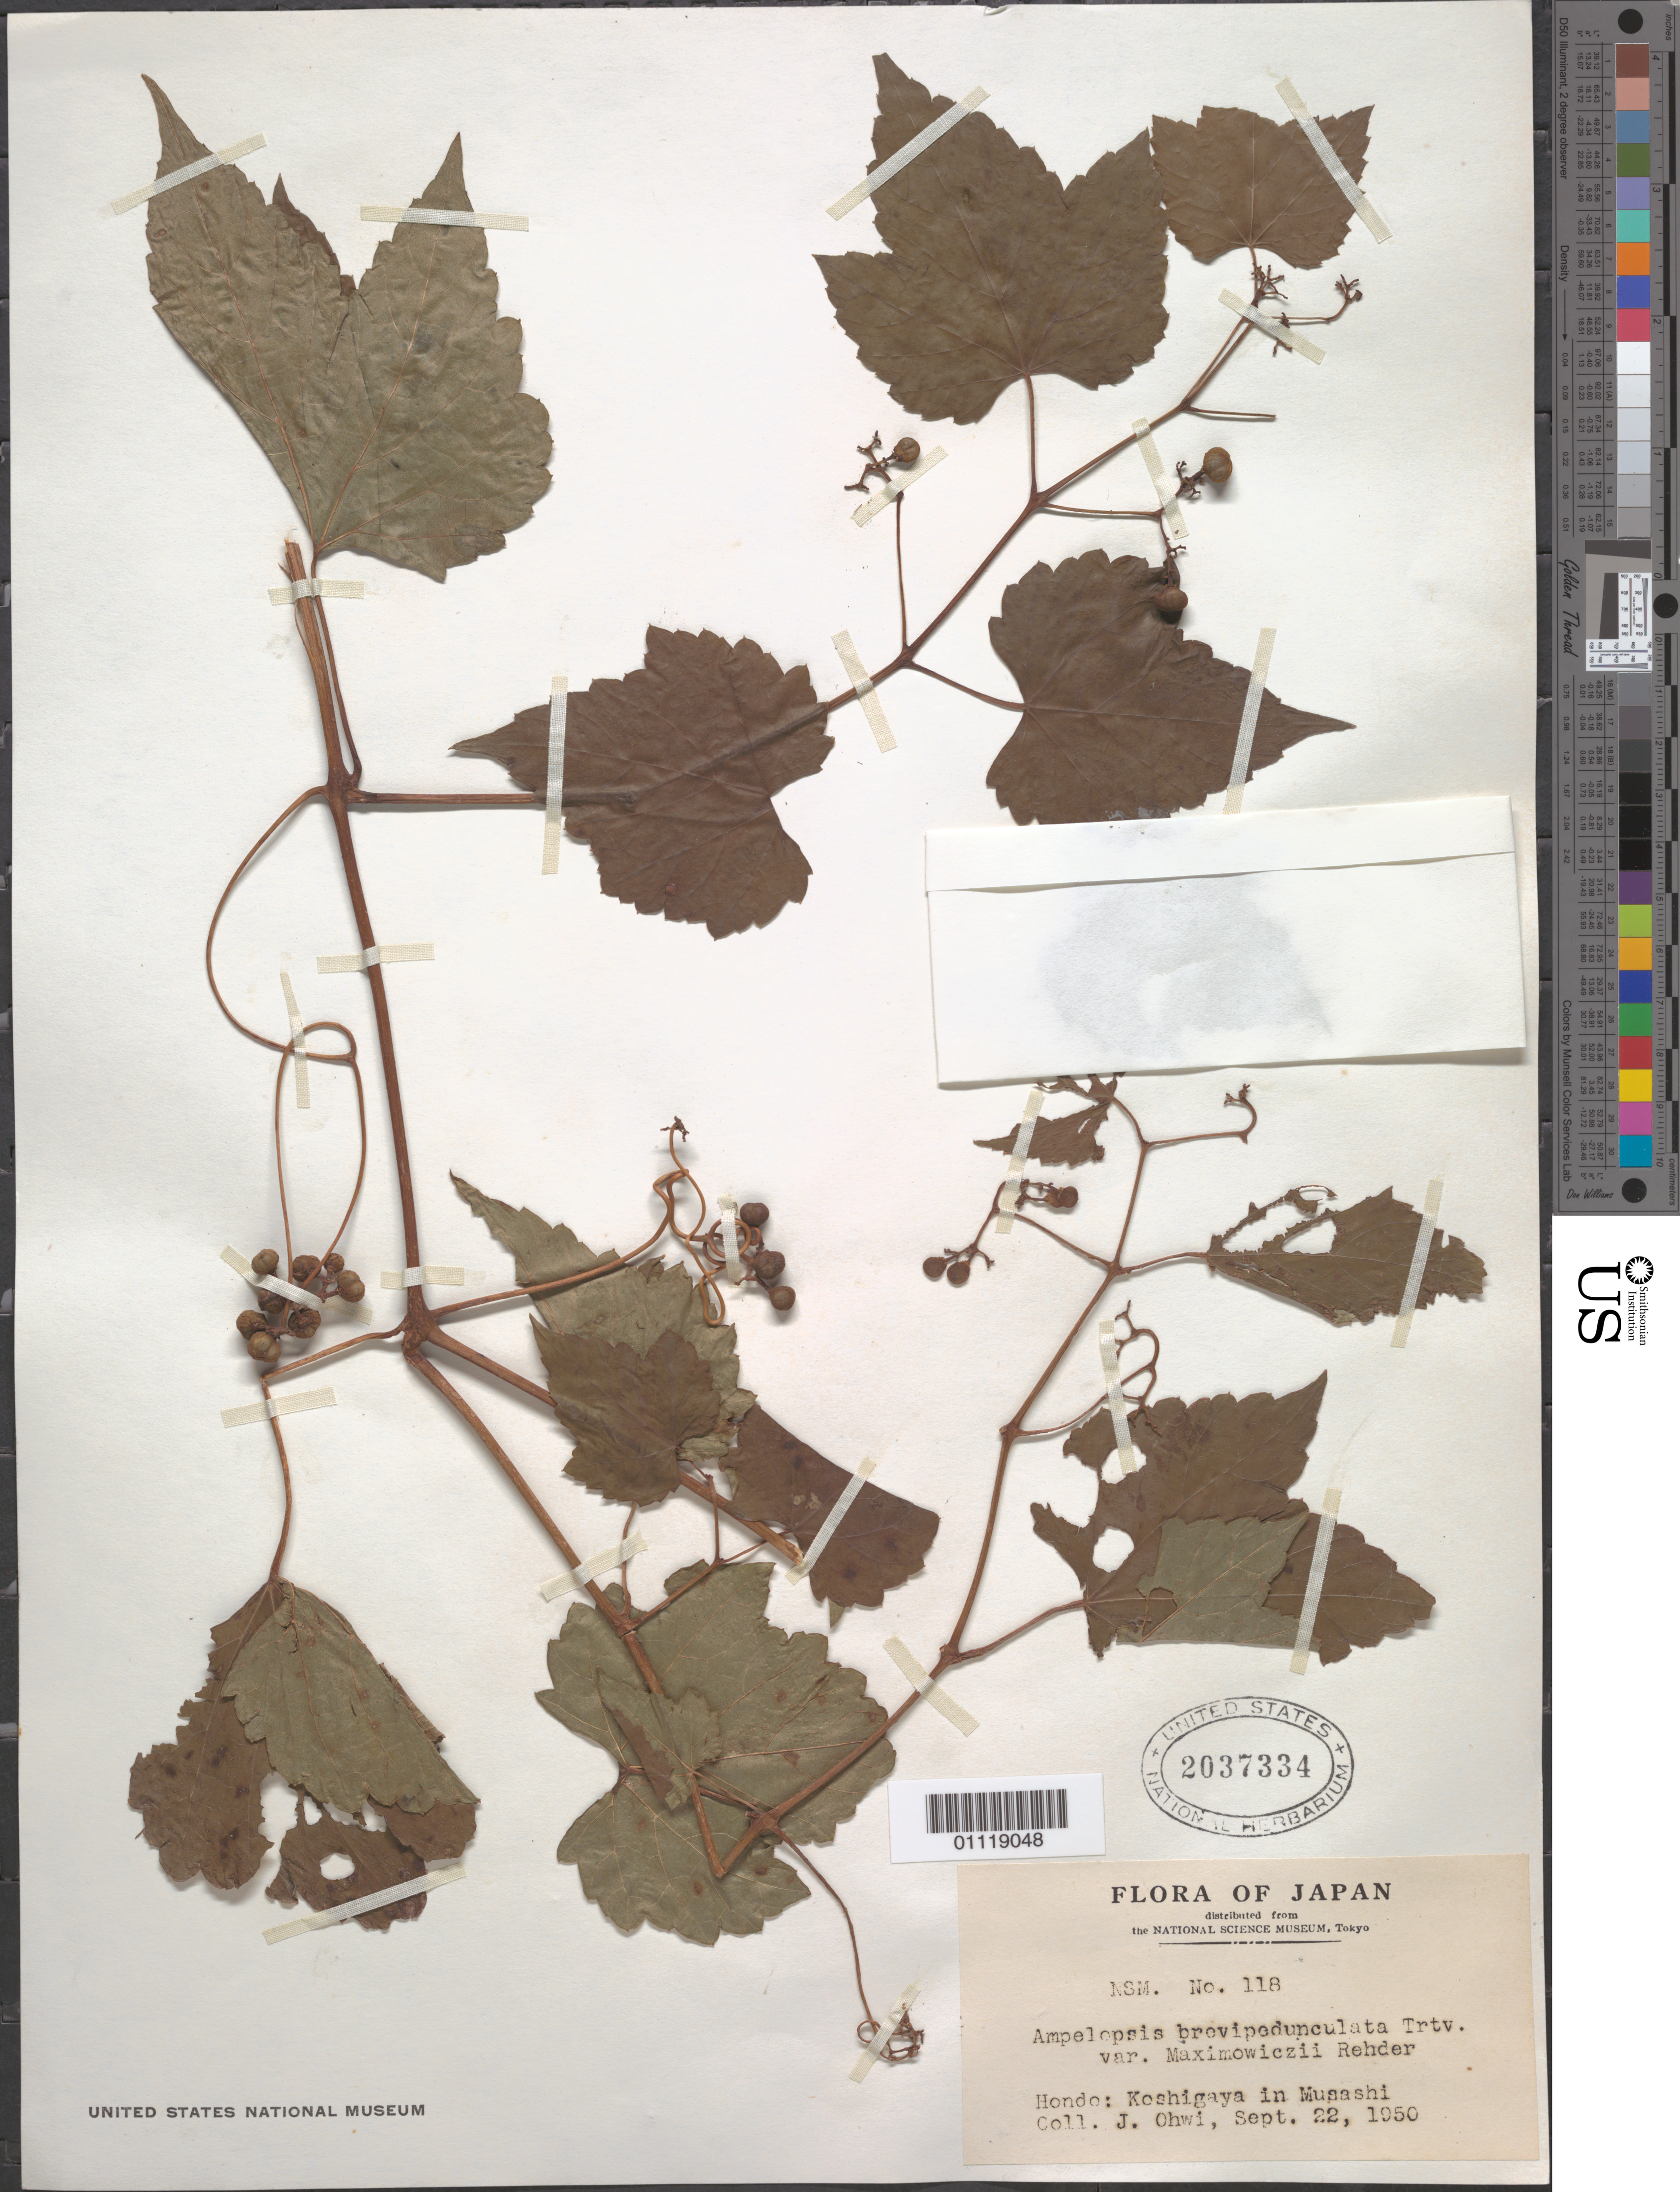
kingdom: Plantae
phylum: Tracheophyta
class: Magnoliopsida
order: Vitales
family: Vitaceae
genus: Ampelopsis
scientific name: Ampelopsis brevipedunculata var. maximowiczii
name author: (Regel) Rehder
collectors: J. Ohwi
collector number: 118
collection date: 1950-09-22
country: Japan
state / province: Kumamoto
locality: Hondo: Koshigaya in Musashi.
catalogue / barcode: US 2037334